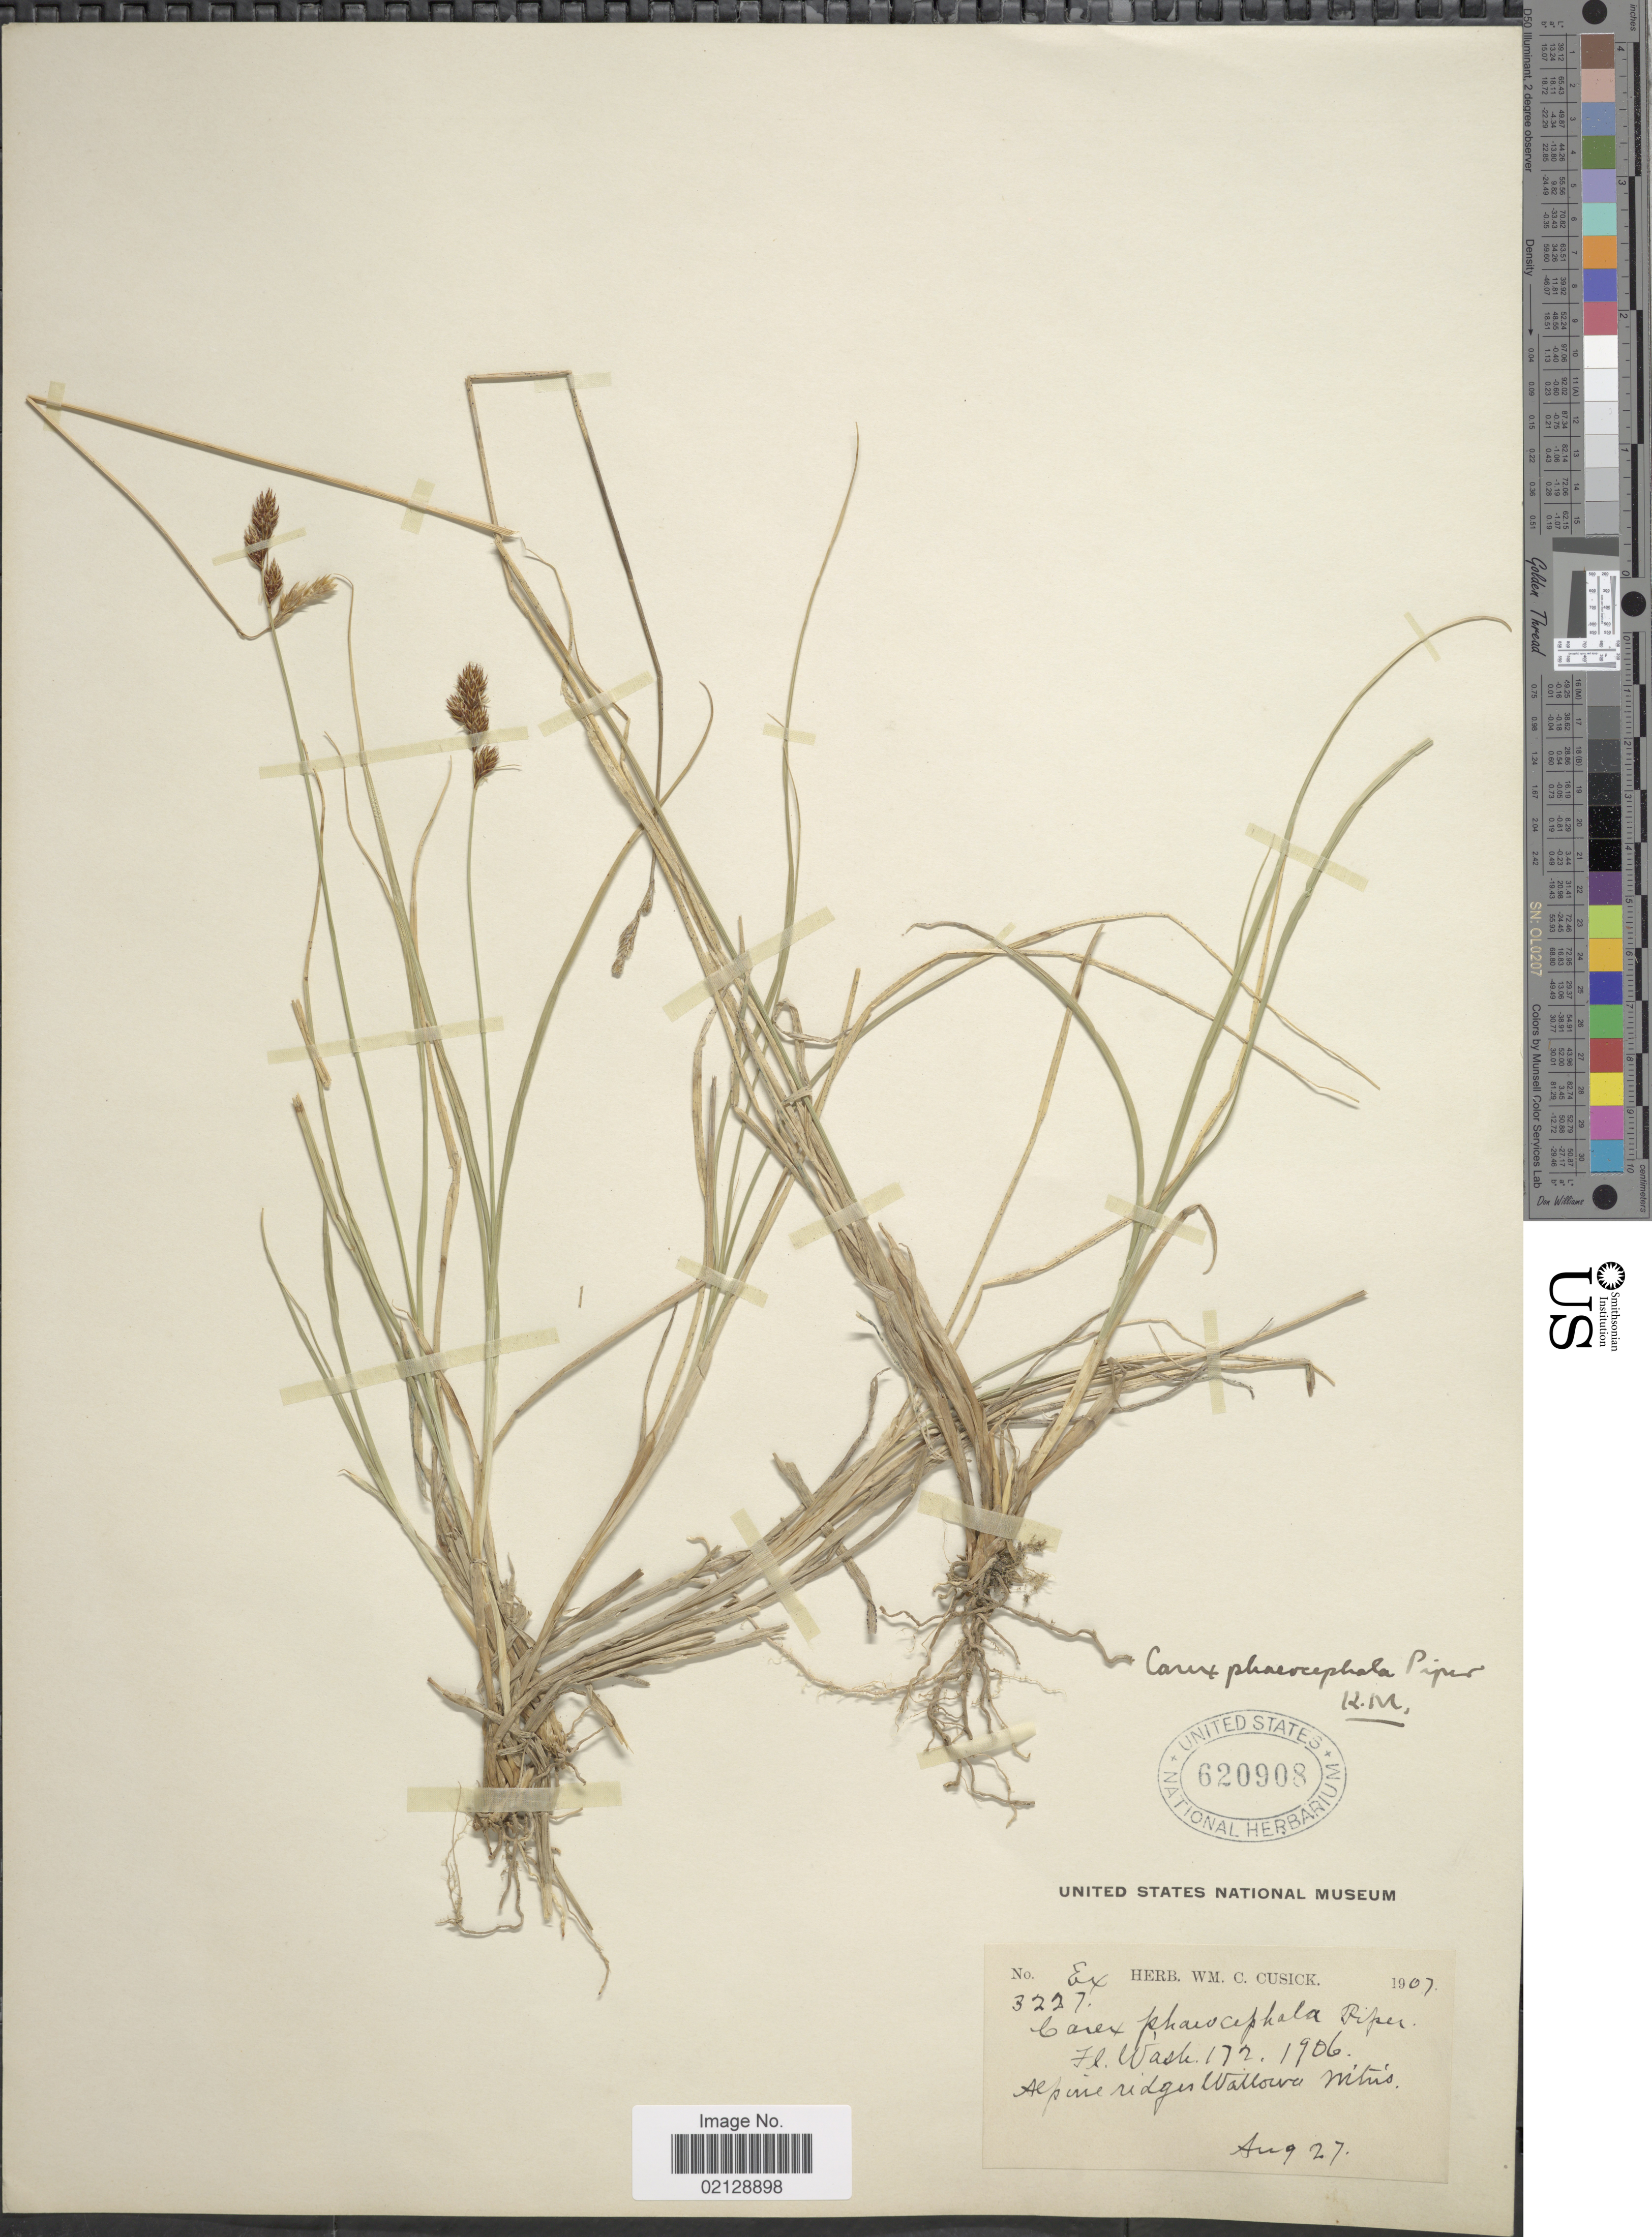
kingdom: Plantae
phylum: Tracheophyta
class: Liliopsida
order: Poales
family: Cyperaceae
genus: Carex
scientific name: Carex phaeocephala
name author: Piper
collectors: ex herb. Wm. C. Cusick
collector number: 3227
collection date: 1907-08-27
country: United States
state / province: Washington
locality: Fl. Wash. 172, Alpine ridges Wallow Mtns.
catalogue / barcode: US 620908